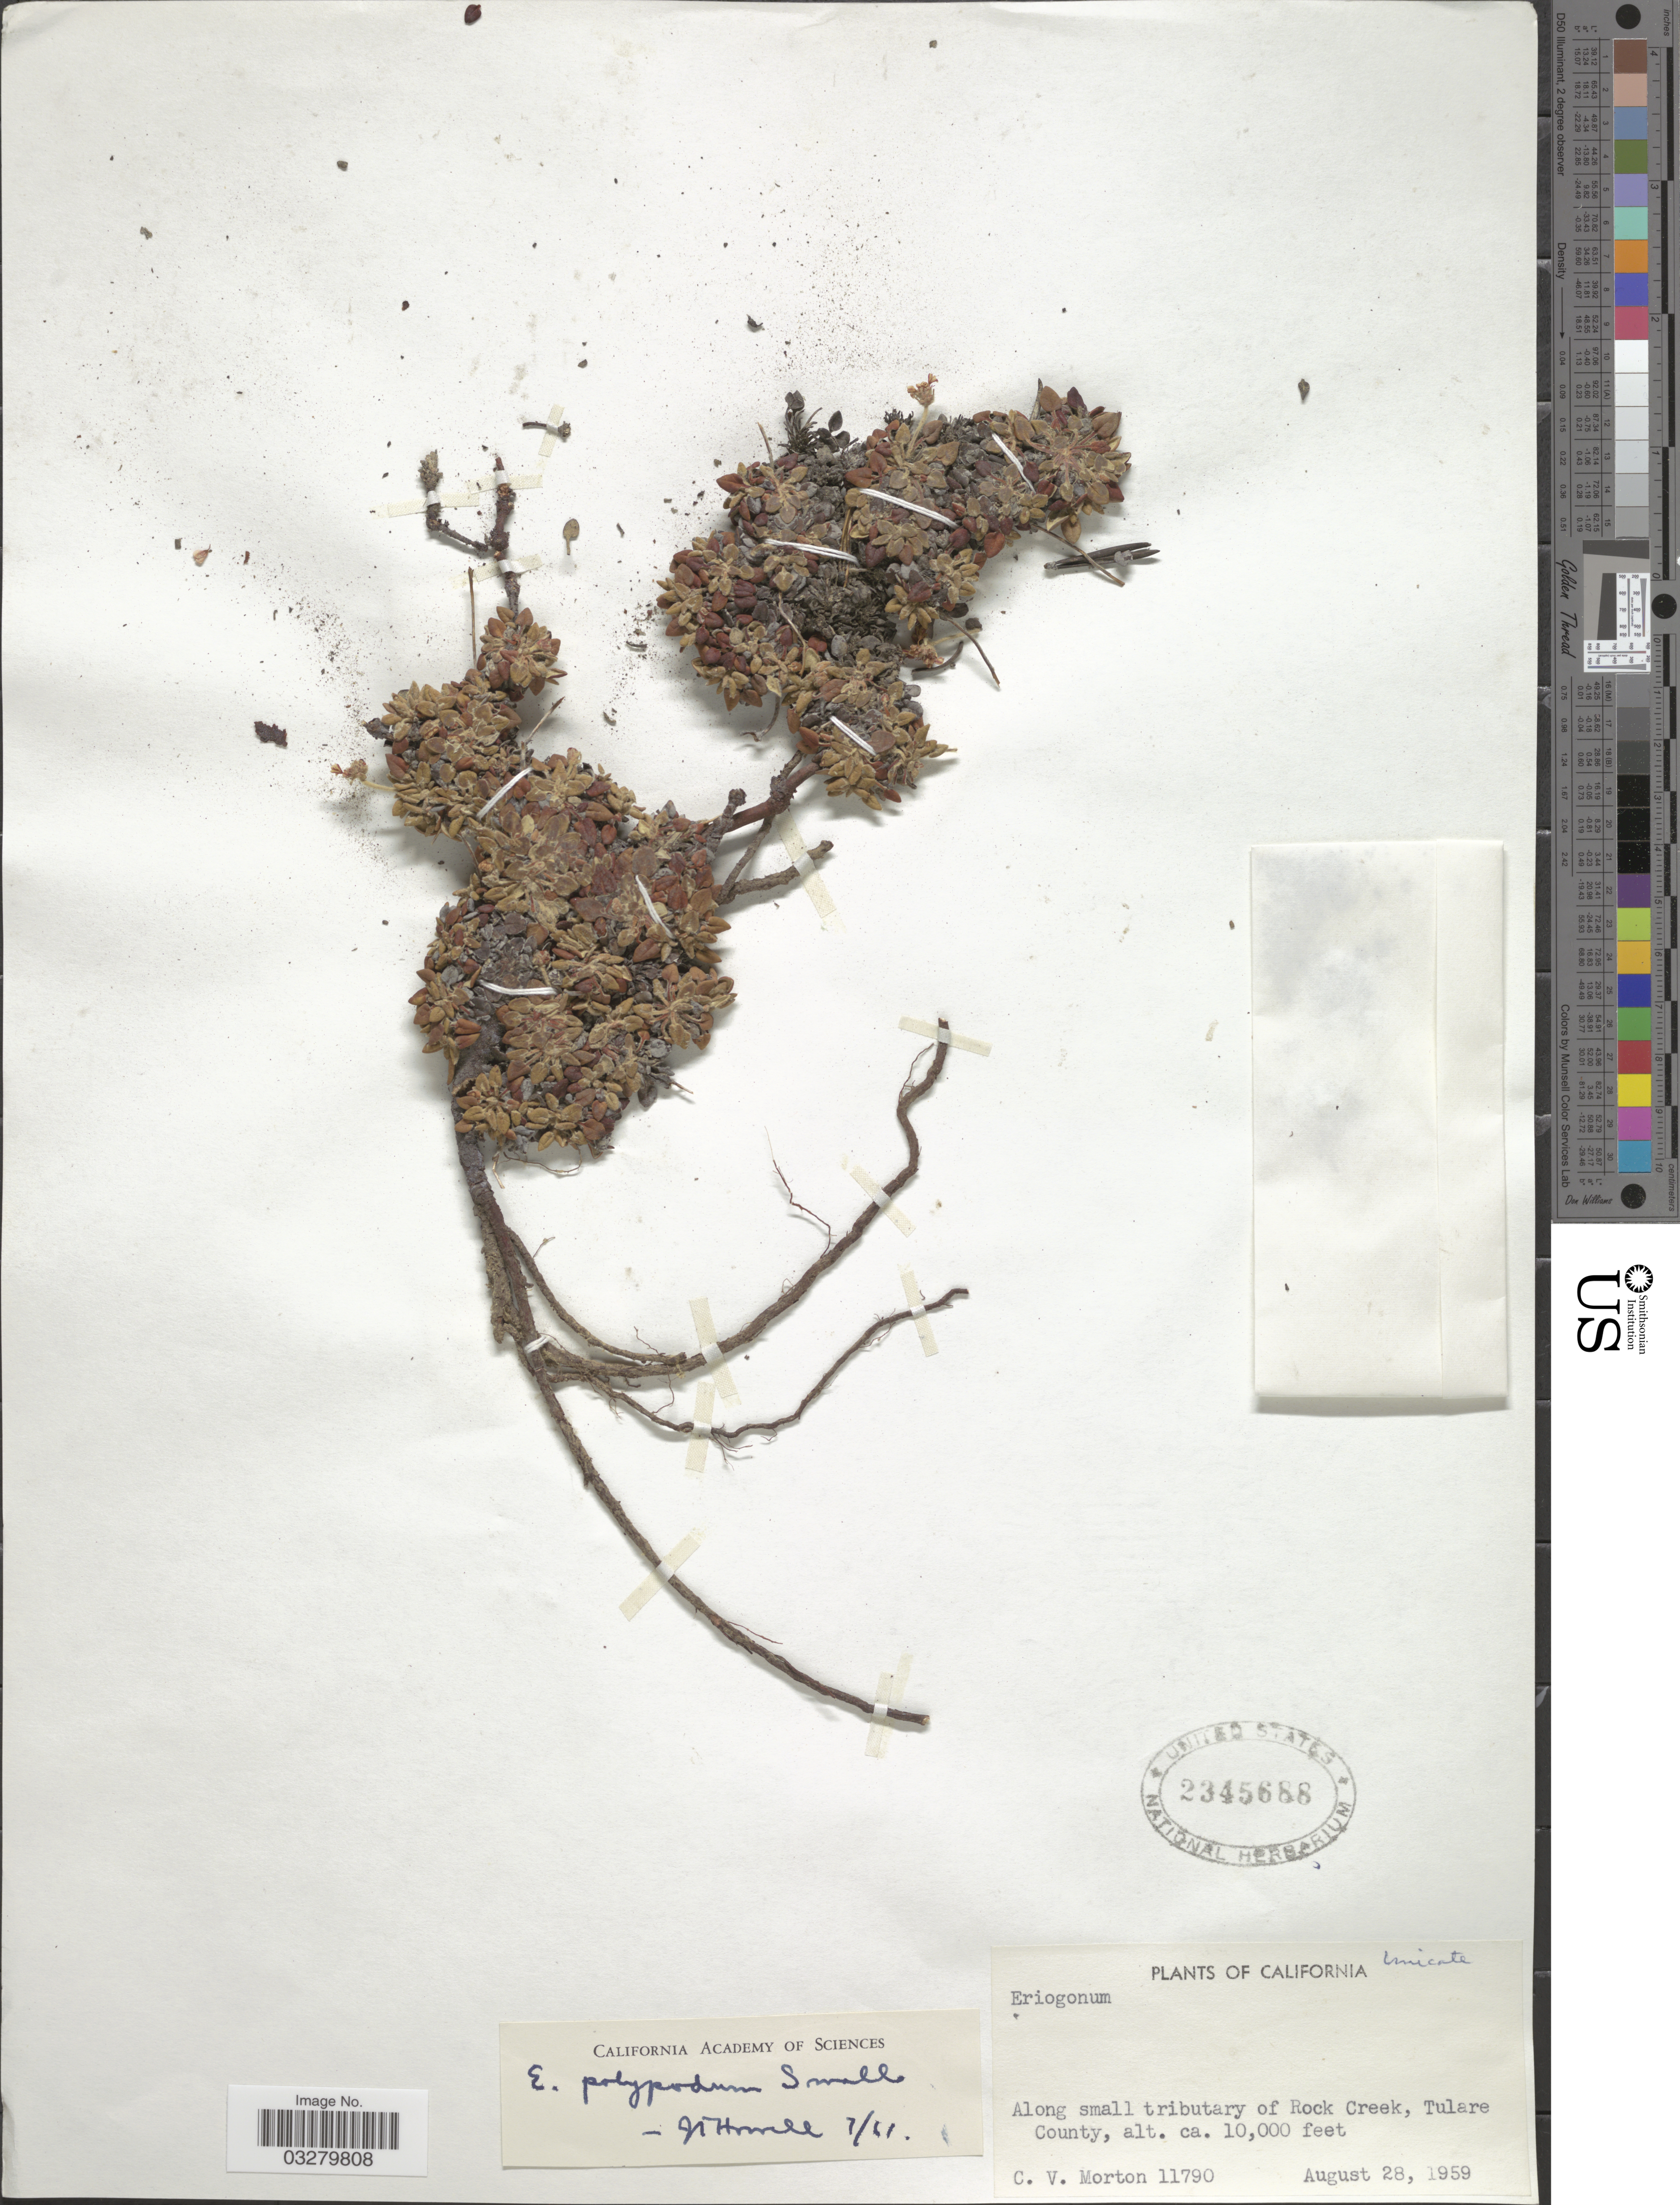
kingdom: Plantae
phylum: Tracheophyta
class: Magnoliopsida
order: Caryophyllales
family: Polygonaceae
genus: Eriogonum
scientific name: Eriogonum polypodum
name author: Small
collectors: C. V. Morton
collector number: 11790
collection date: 1959-08-28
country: United States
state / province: California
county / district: Tulare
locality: Along small tributary of Rock Creek, Tulare County.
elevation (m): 3048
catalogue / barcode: US 2345688